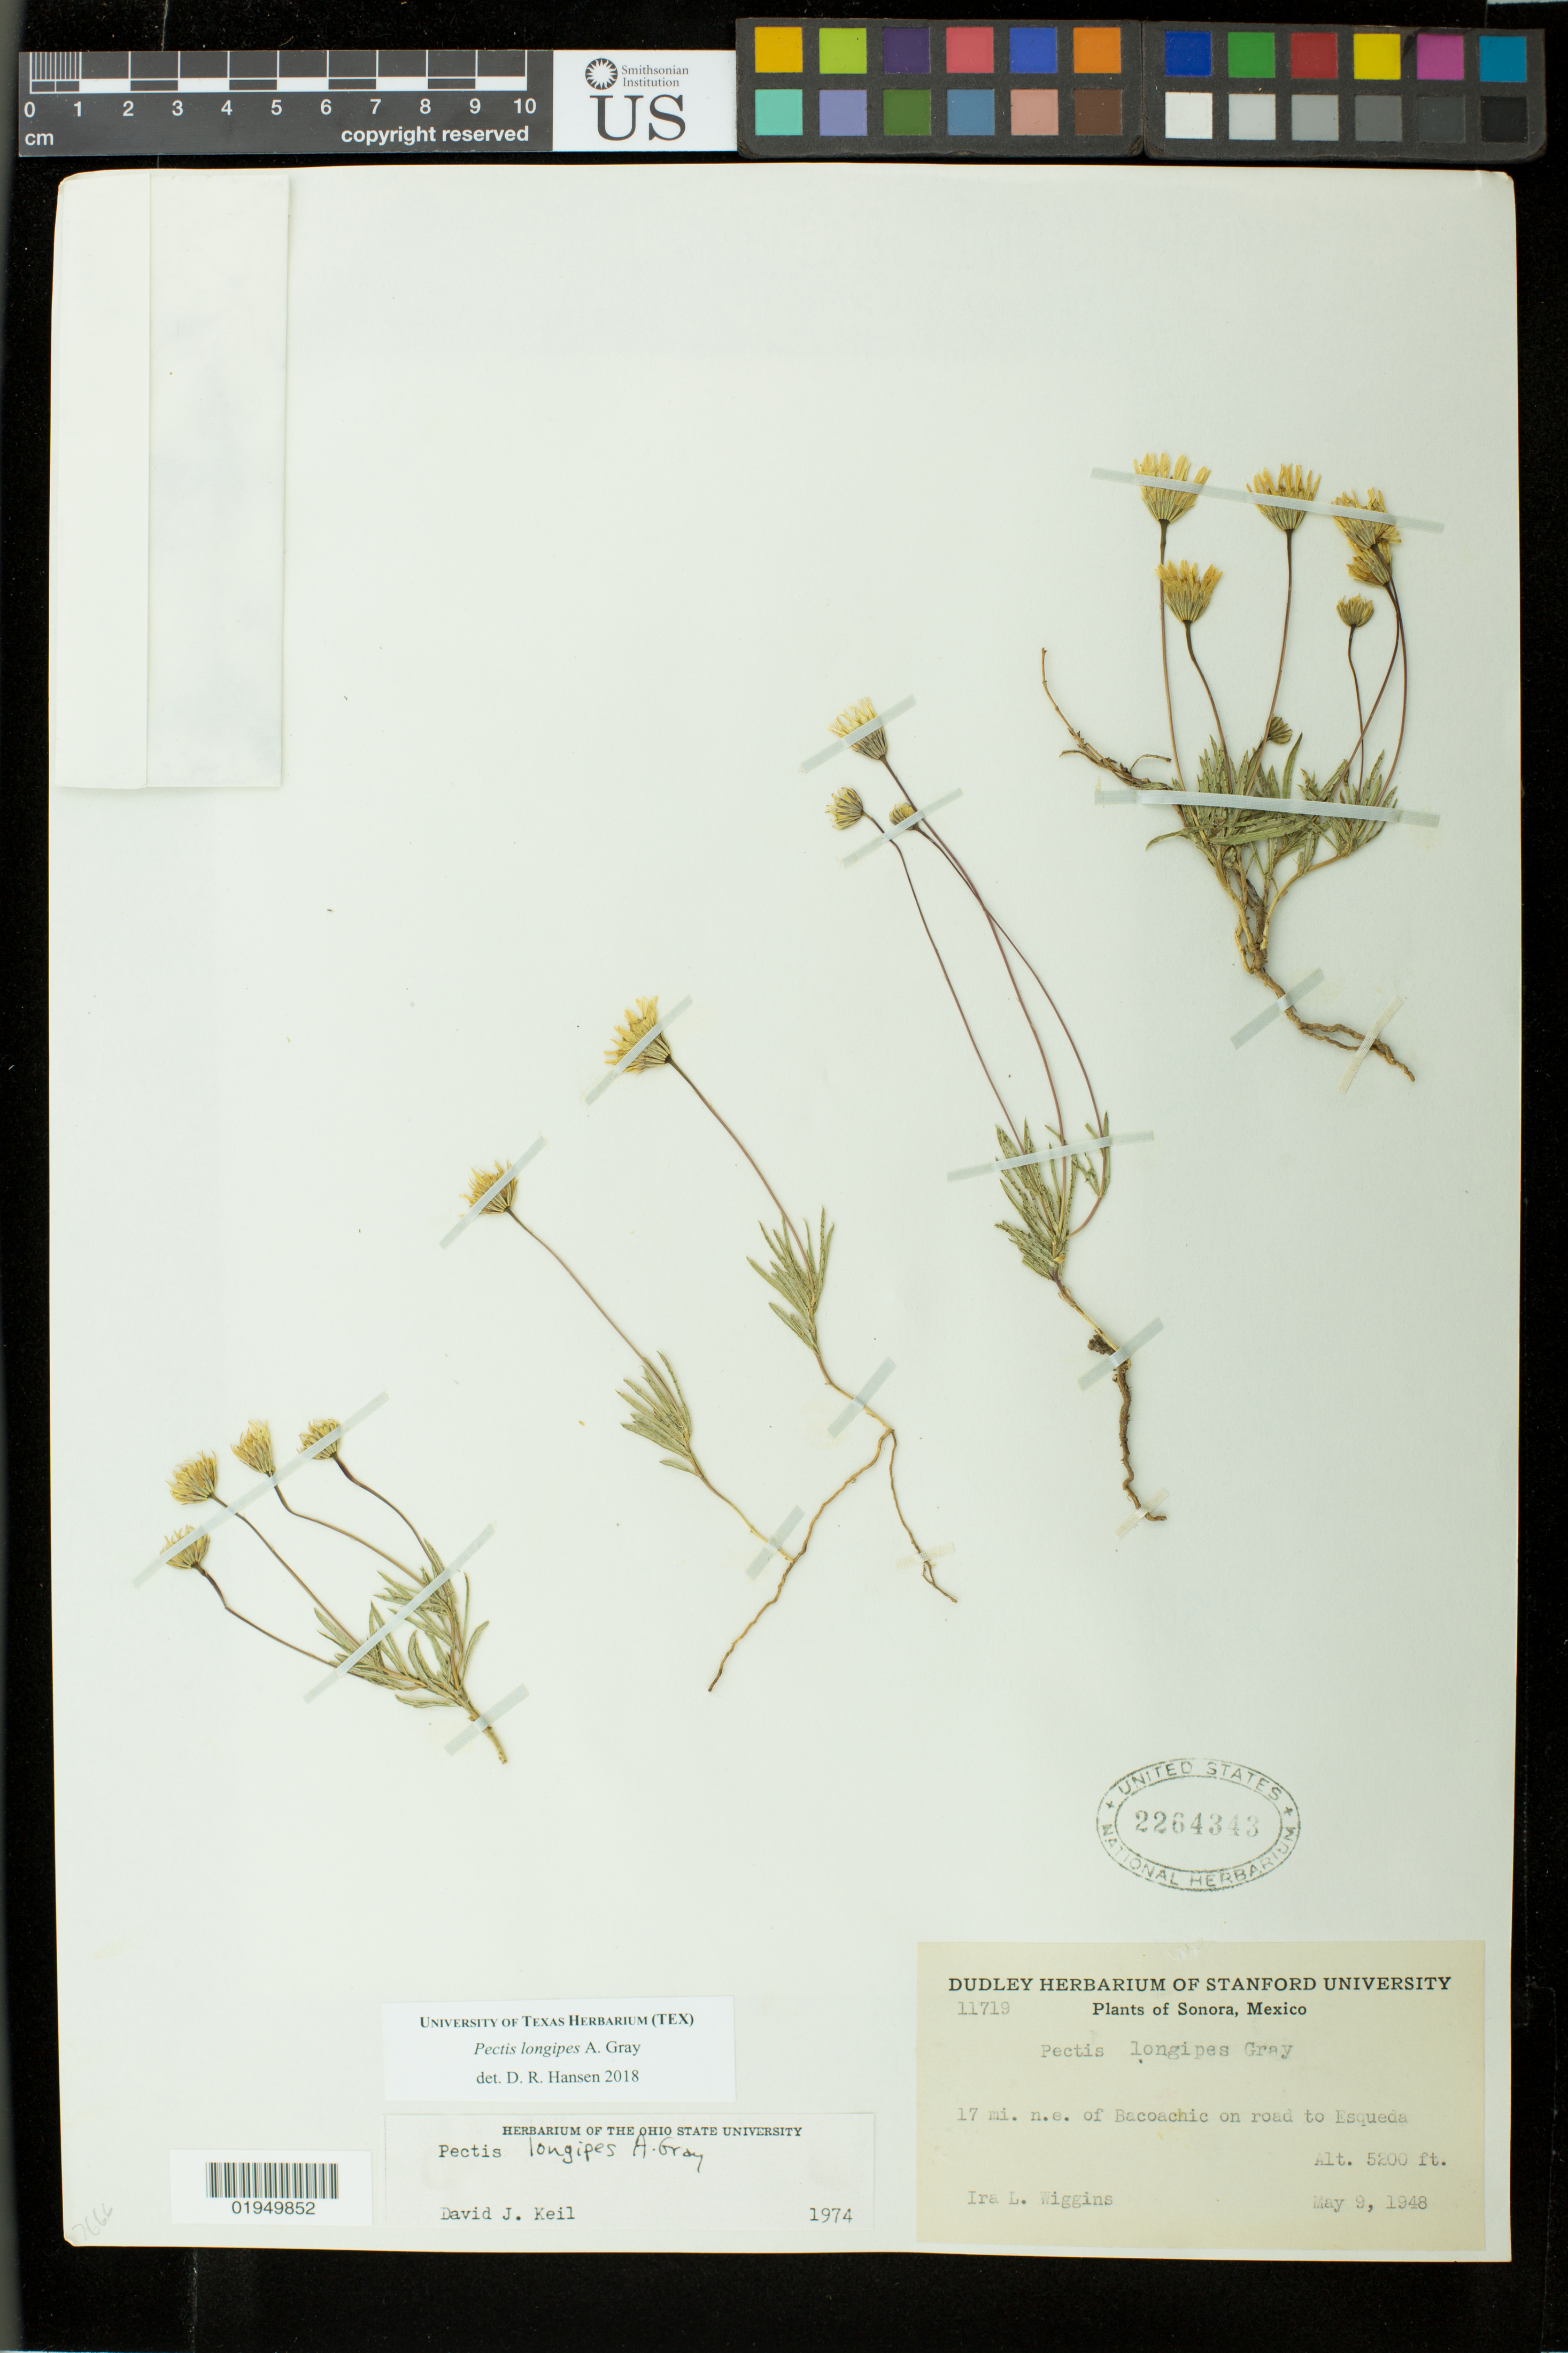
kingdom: Plantae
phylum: Tracheophyta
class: Magnoliopsida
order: Asterales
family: Asteraceae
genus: Pectis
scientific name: Pectis longipes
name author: A. Gray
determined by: Hansen, D. R.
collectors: I. L. Wiggins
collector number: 11719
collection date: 1948-05-09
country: Mexico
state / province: Sonora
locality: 17 mi. NE of Bacoachic on road to Esqueda.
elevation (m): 1585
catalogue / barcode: US 2264343